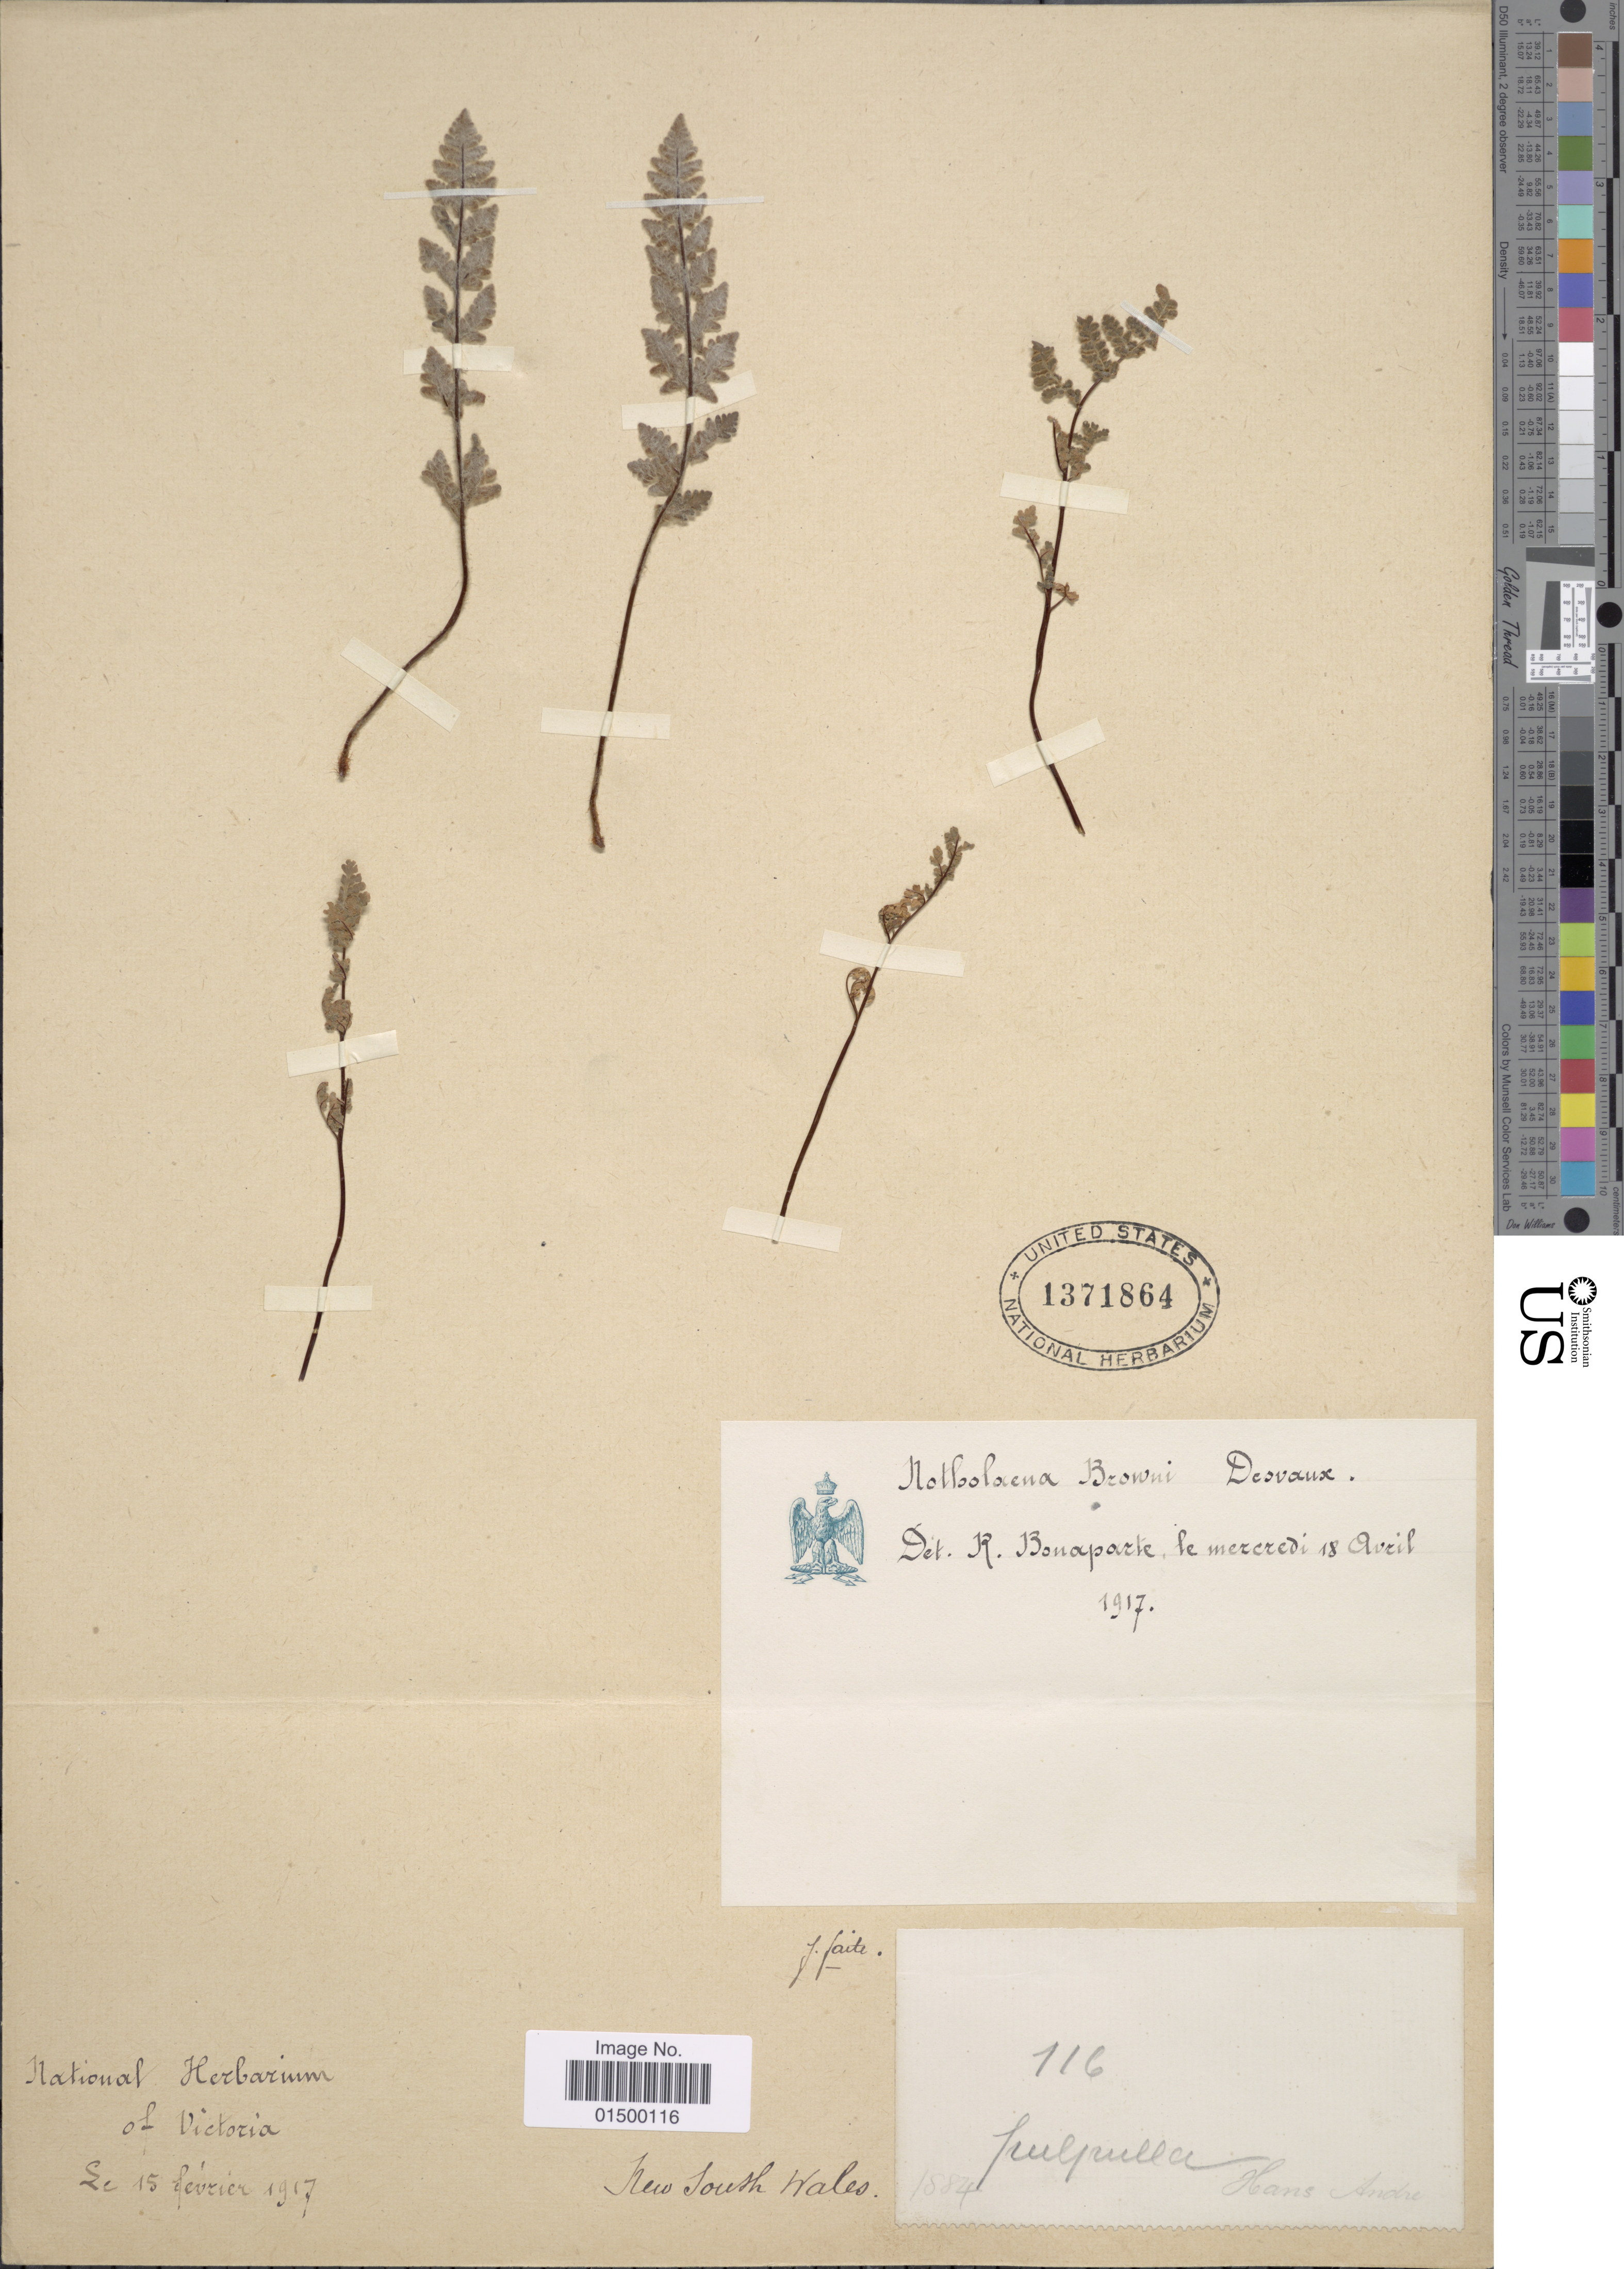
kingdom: Plantae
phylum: Tracheophyta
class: Polypodiopsida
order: Polypodiales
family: Pteridaceae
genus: Cheilanthes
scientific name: Cheilanthes vellea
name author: (Aiton) Domin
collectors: H. Andre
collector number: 116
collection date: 1917-02-15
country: Australia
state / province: New South Wales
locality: New South Wales.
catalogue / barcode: US 1371864